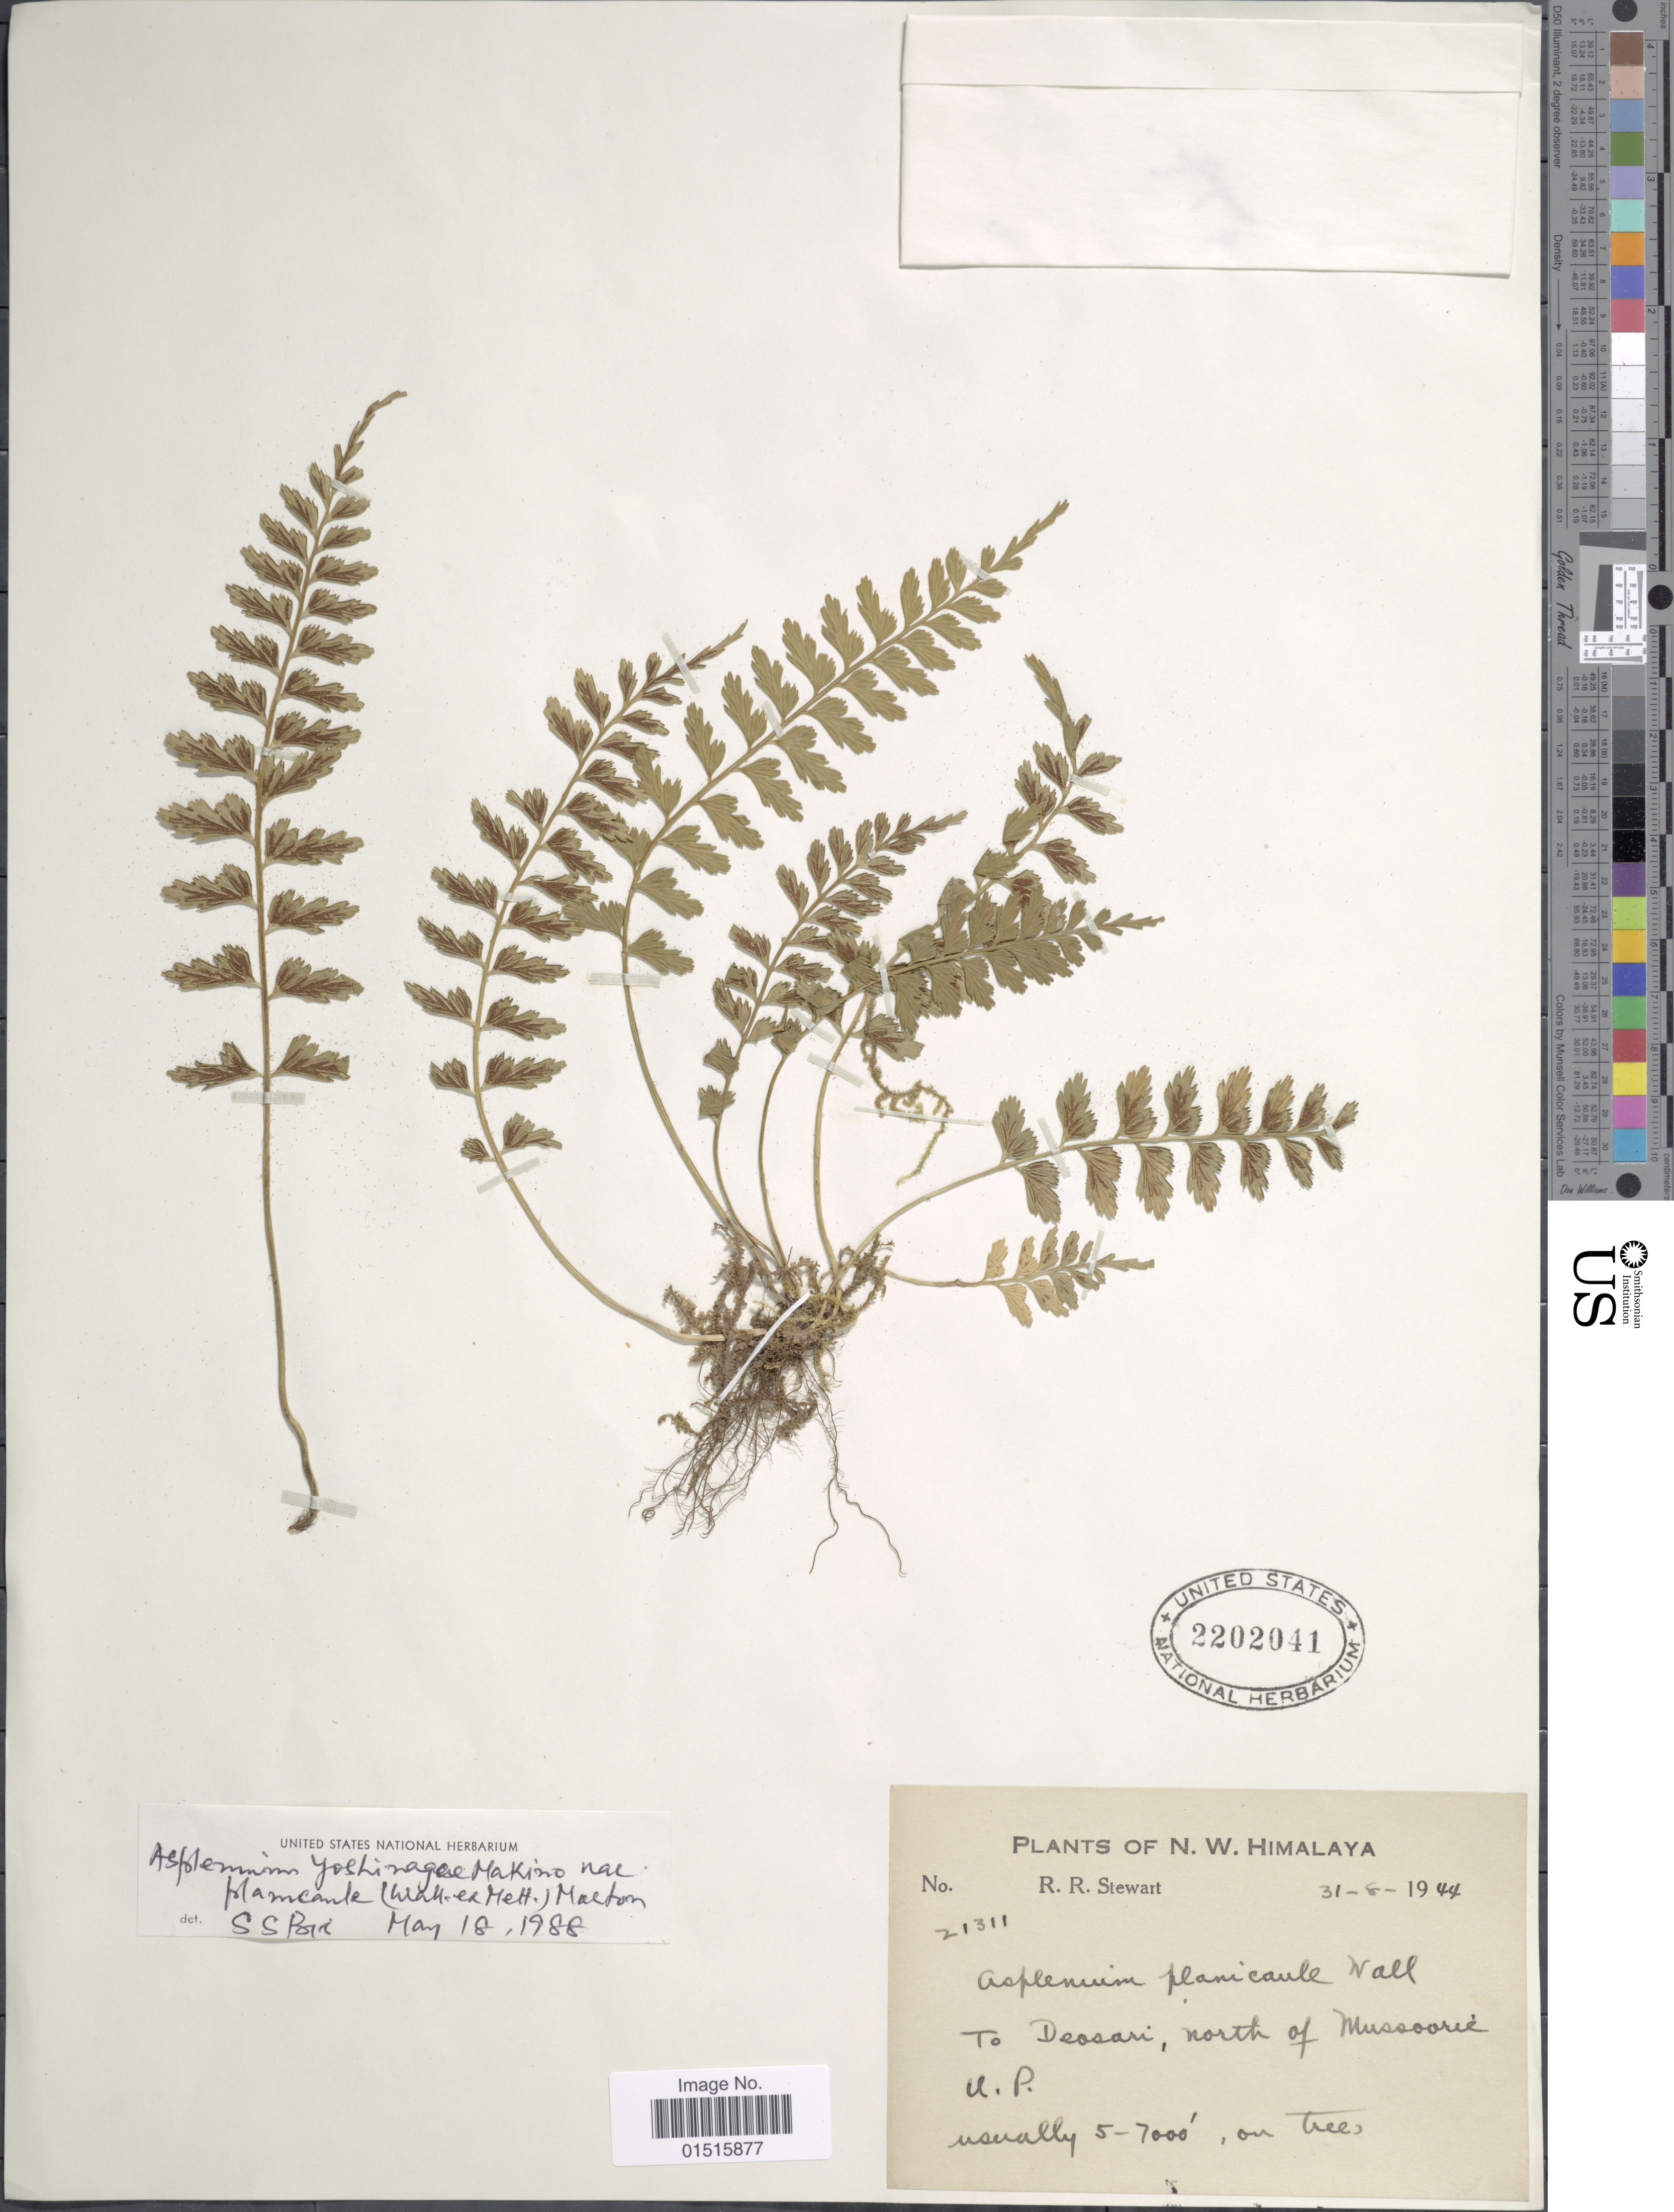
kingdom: Plantae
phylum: Tracheophyta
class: Polypodiopsida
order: Polypodiales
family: Aspleniaceae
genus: Asplenium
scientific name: Asplenium yoshinagae var. planicaule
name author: (Wall. ex Mett.) C.V. Morton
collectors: R. R. Stewart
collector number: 2131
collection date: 1944-08-31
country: India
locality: N.W. Himalaya, to Deosari, north of Mussoorie. U.P.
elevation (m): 1524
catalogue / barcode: US 2202041